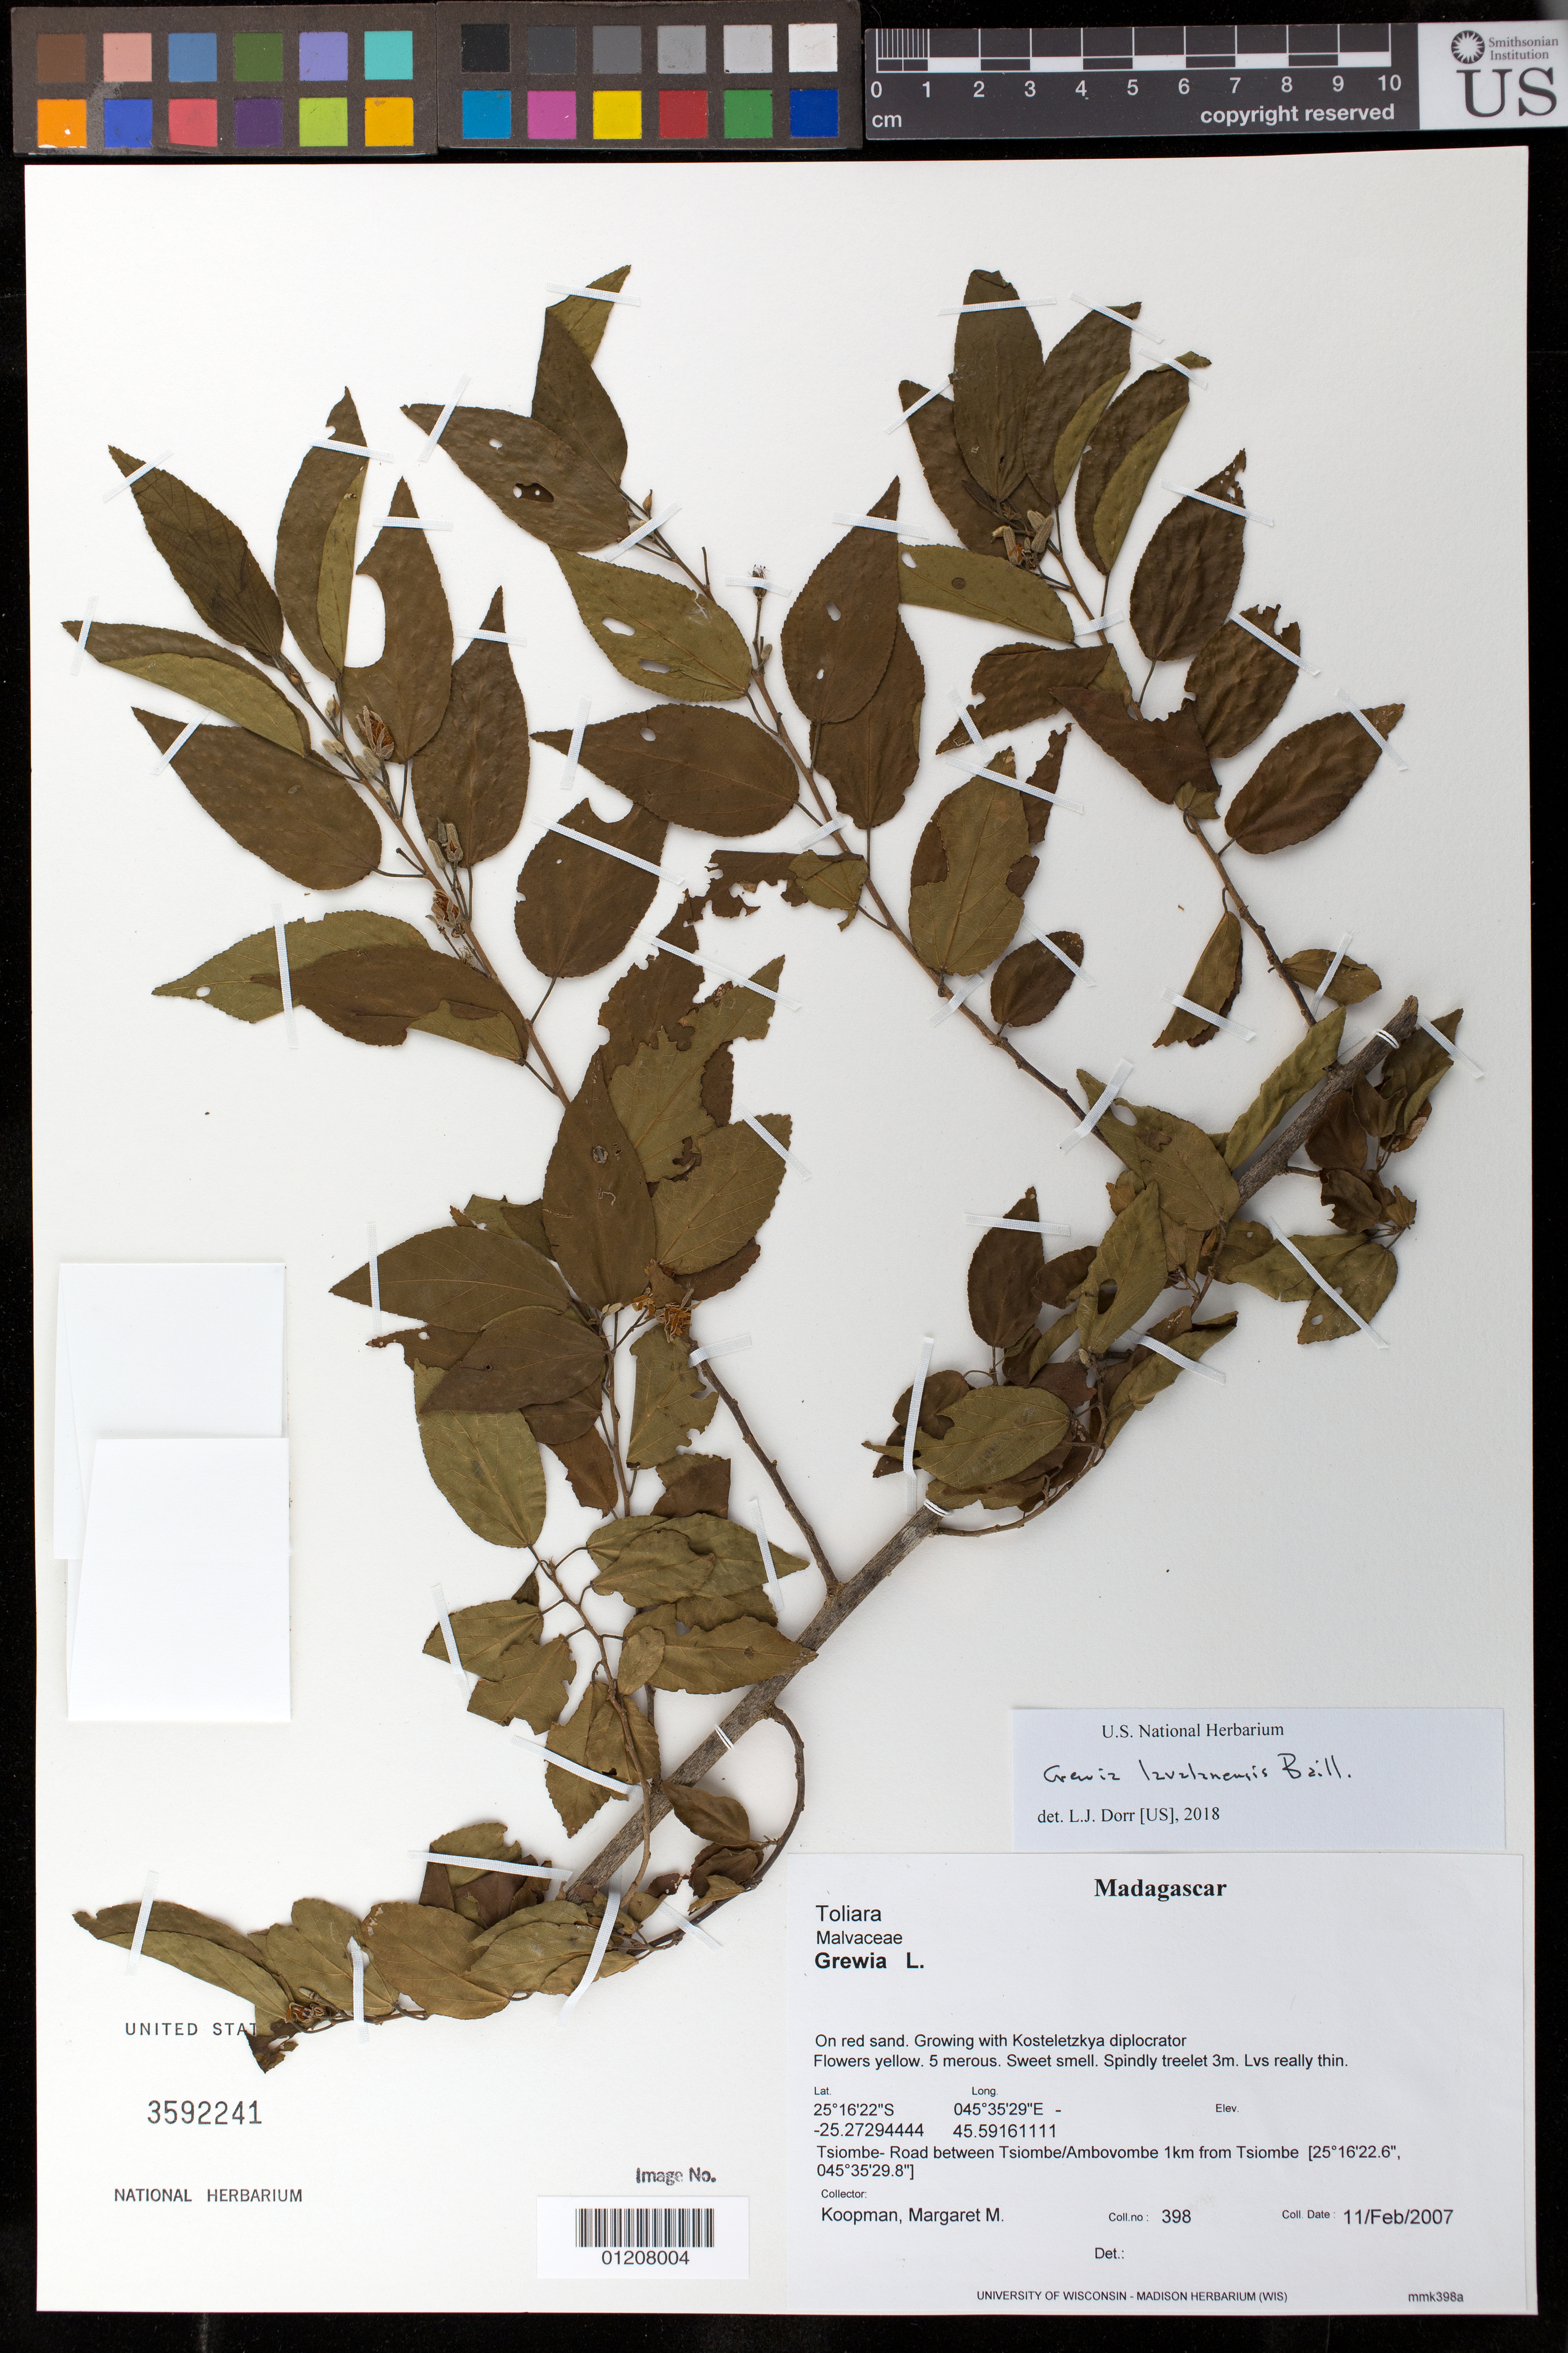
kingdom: Plantae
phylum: Tracheophyta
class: Magnoliopsida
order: Malvales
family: Malvaceae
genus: Grewia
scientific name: Grewia lavanalensis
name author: Baill.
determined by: Dorr, L. J., (BOT), Smithsonian Institution - National Museum of Natural History (UNITED STATES)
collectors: M. M. Koopman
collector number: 398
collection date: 2007-02-11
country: Madagascar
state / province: Androy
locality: Toliara: Tsiombe - Road between Tsiombe/Ambovombe 1km from Tsiombe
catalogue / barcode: US 3592241